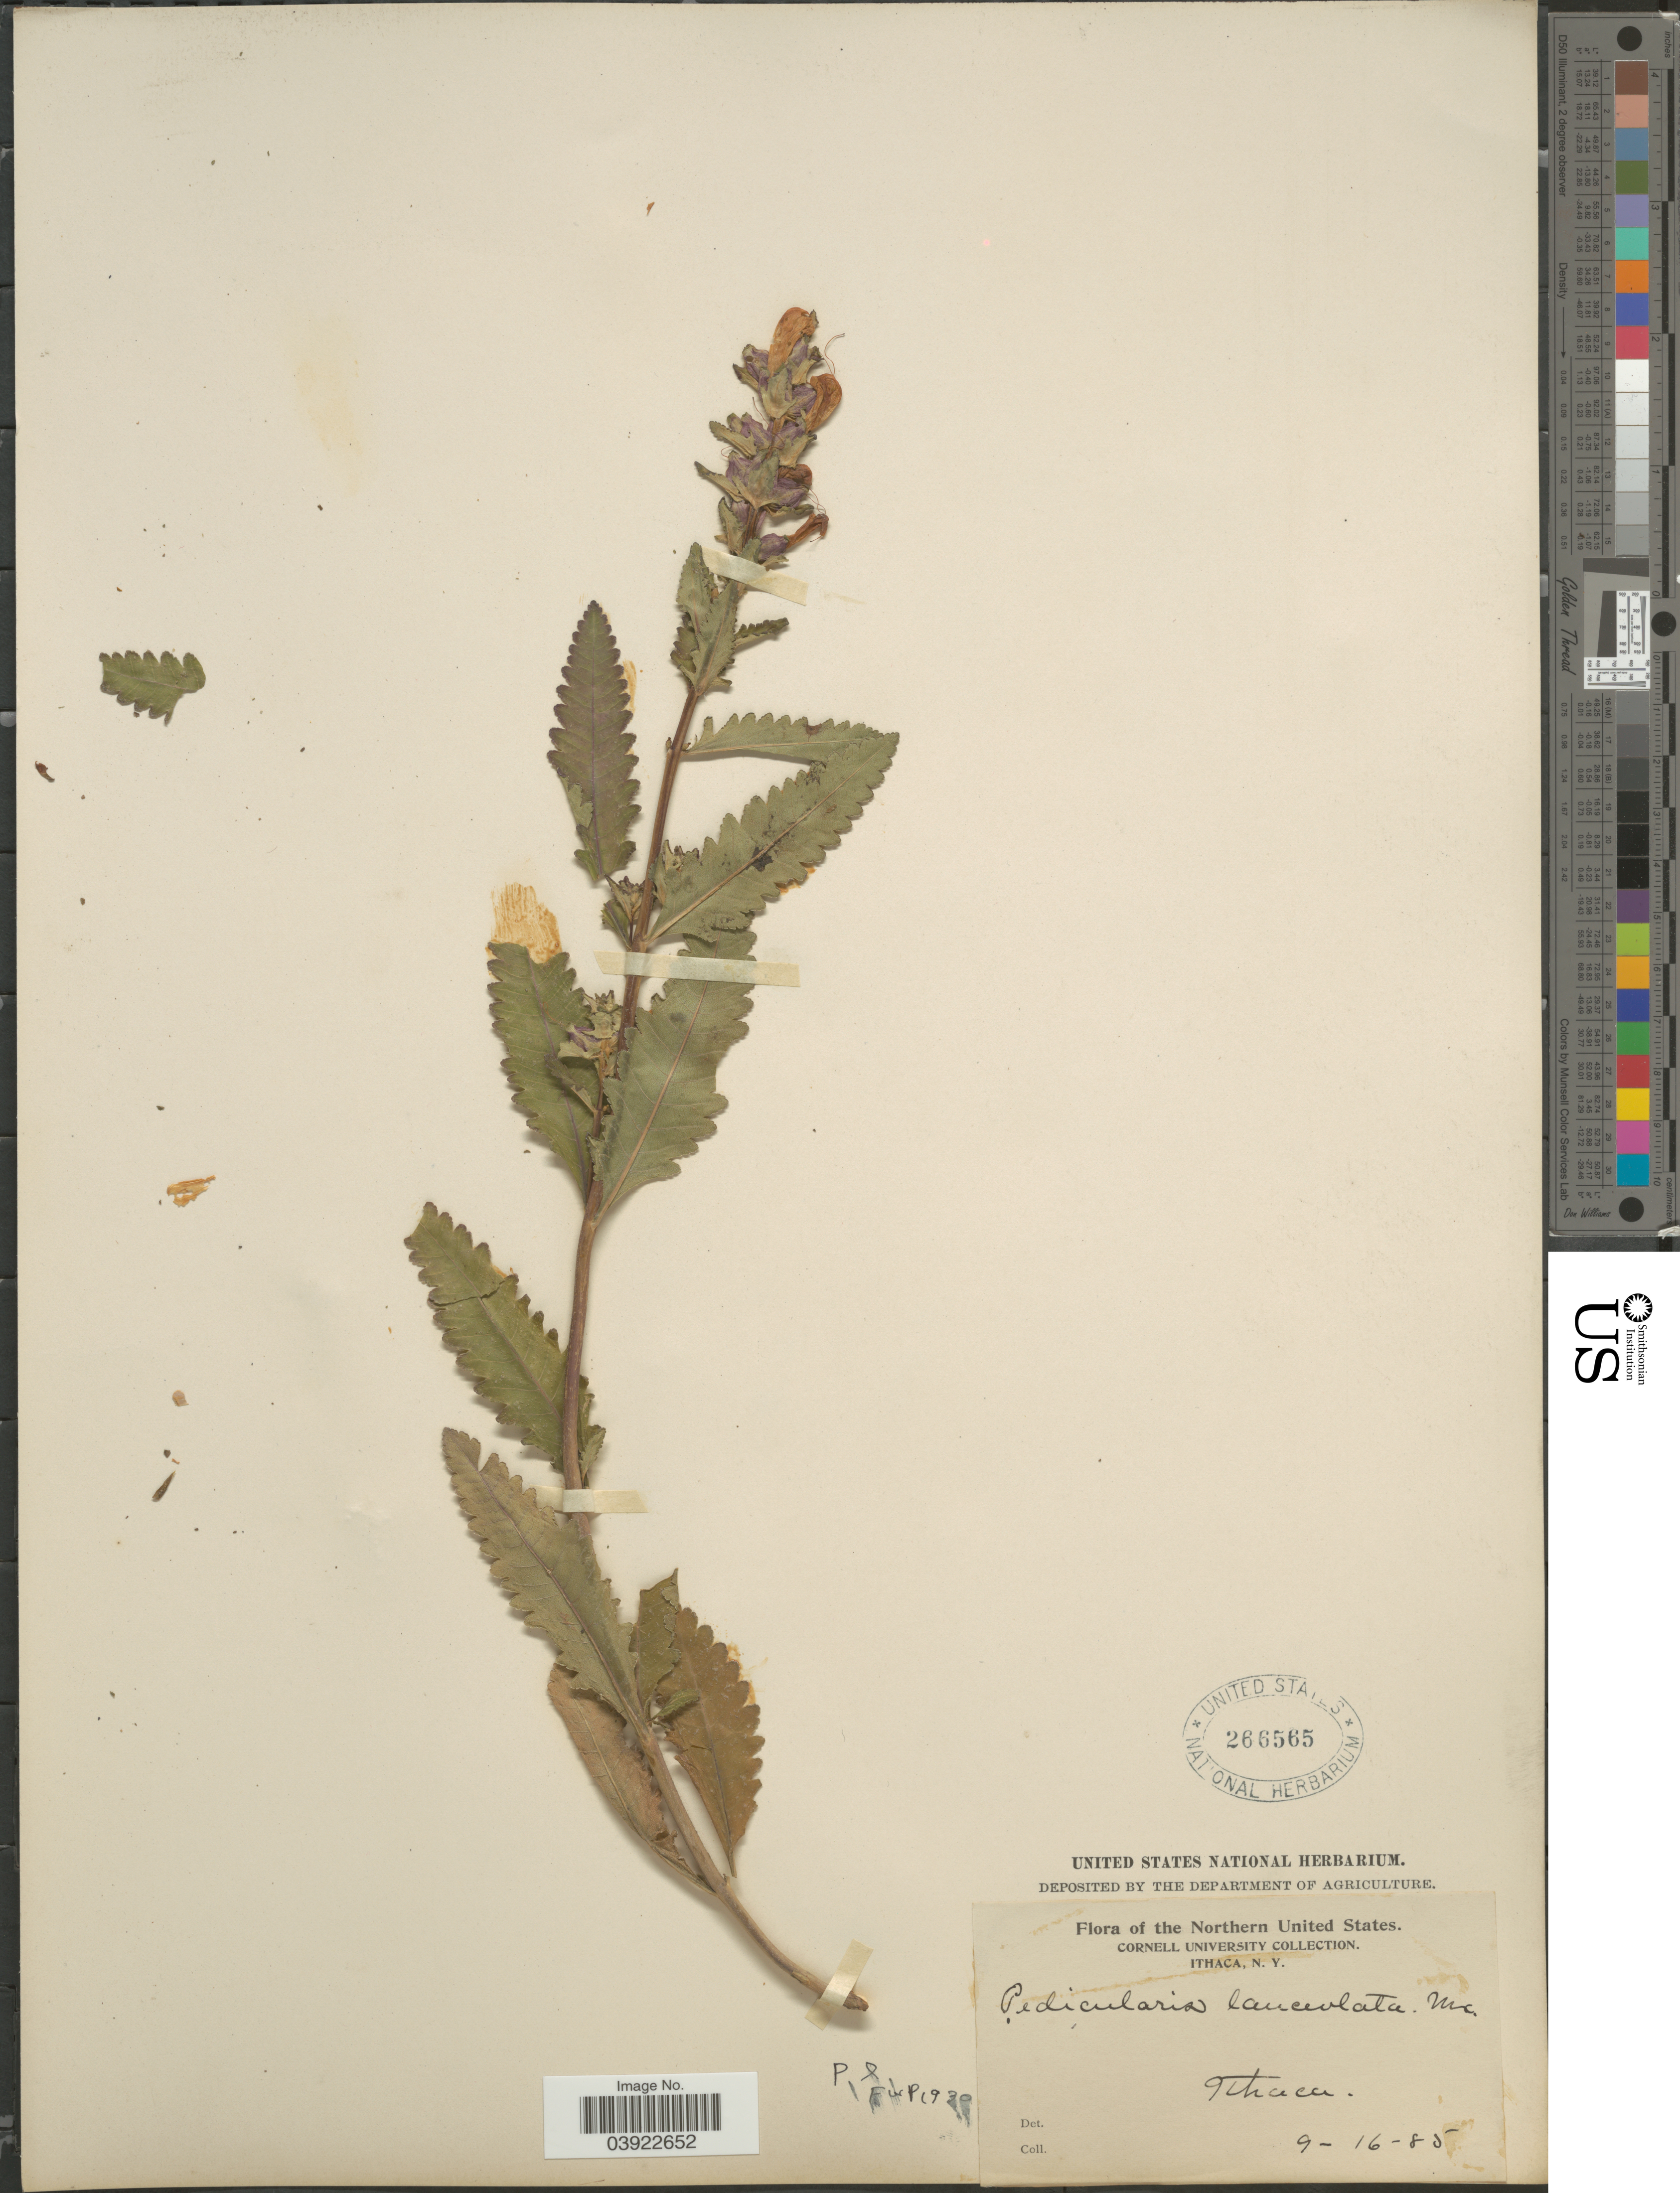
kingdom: Plantae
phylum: Tracheophyta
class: Magnoliopsida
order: Lamiales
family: Orobanchaceae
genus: Pedicularis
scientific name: Pedicularis lanceolata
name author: Michx.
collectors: Cornell University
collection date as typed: Transcribed d/m/y: 16/9/85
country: United States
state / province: New York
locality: Northern United States. Ithaca.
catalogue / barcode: US 266565